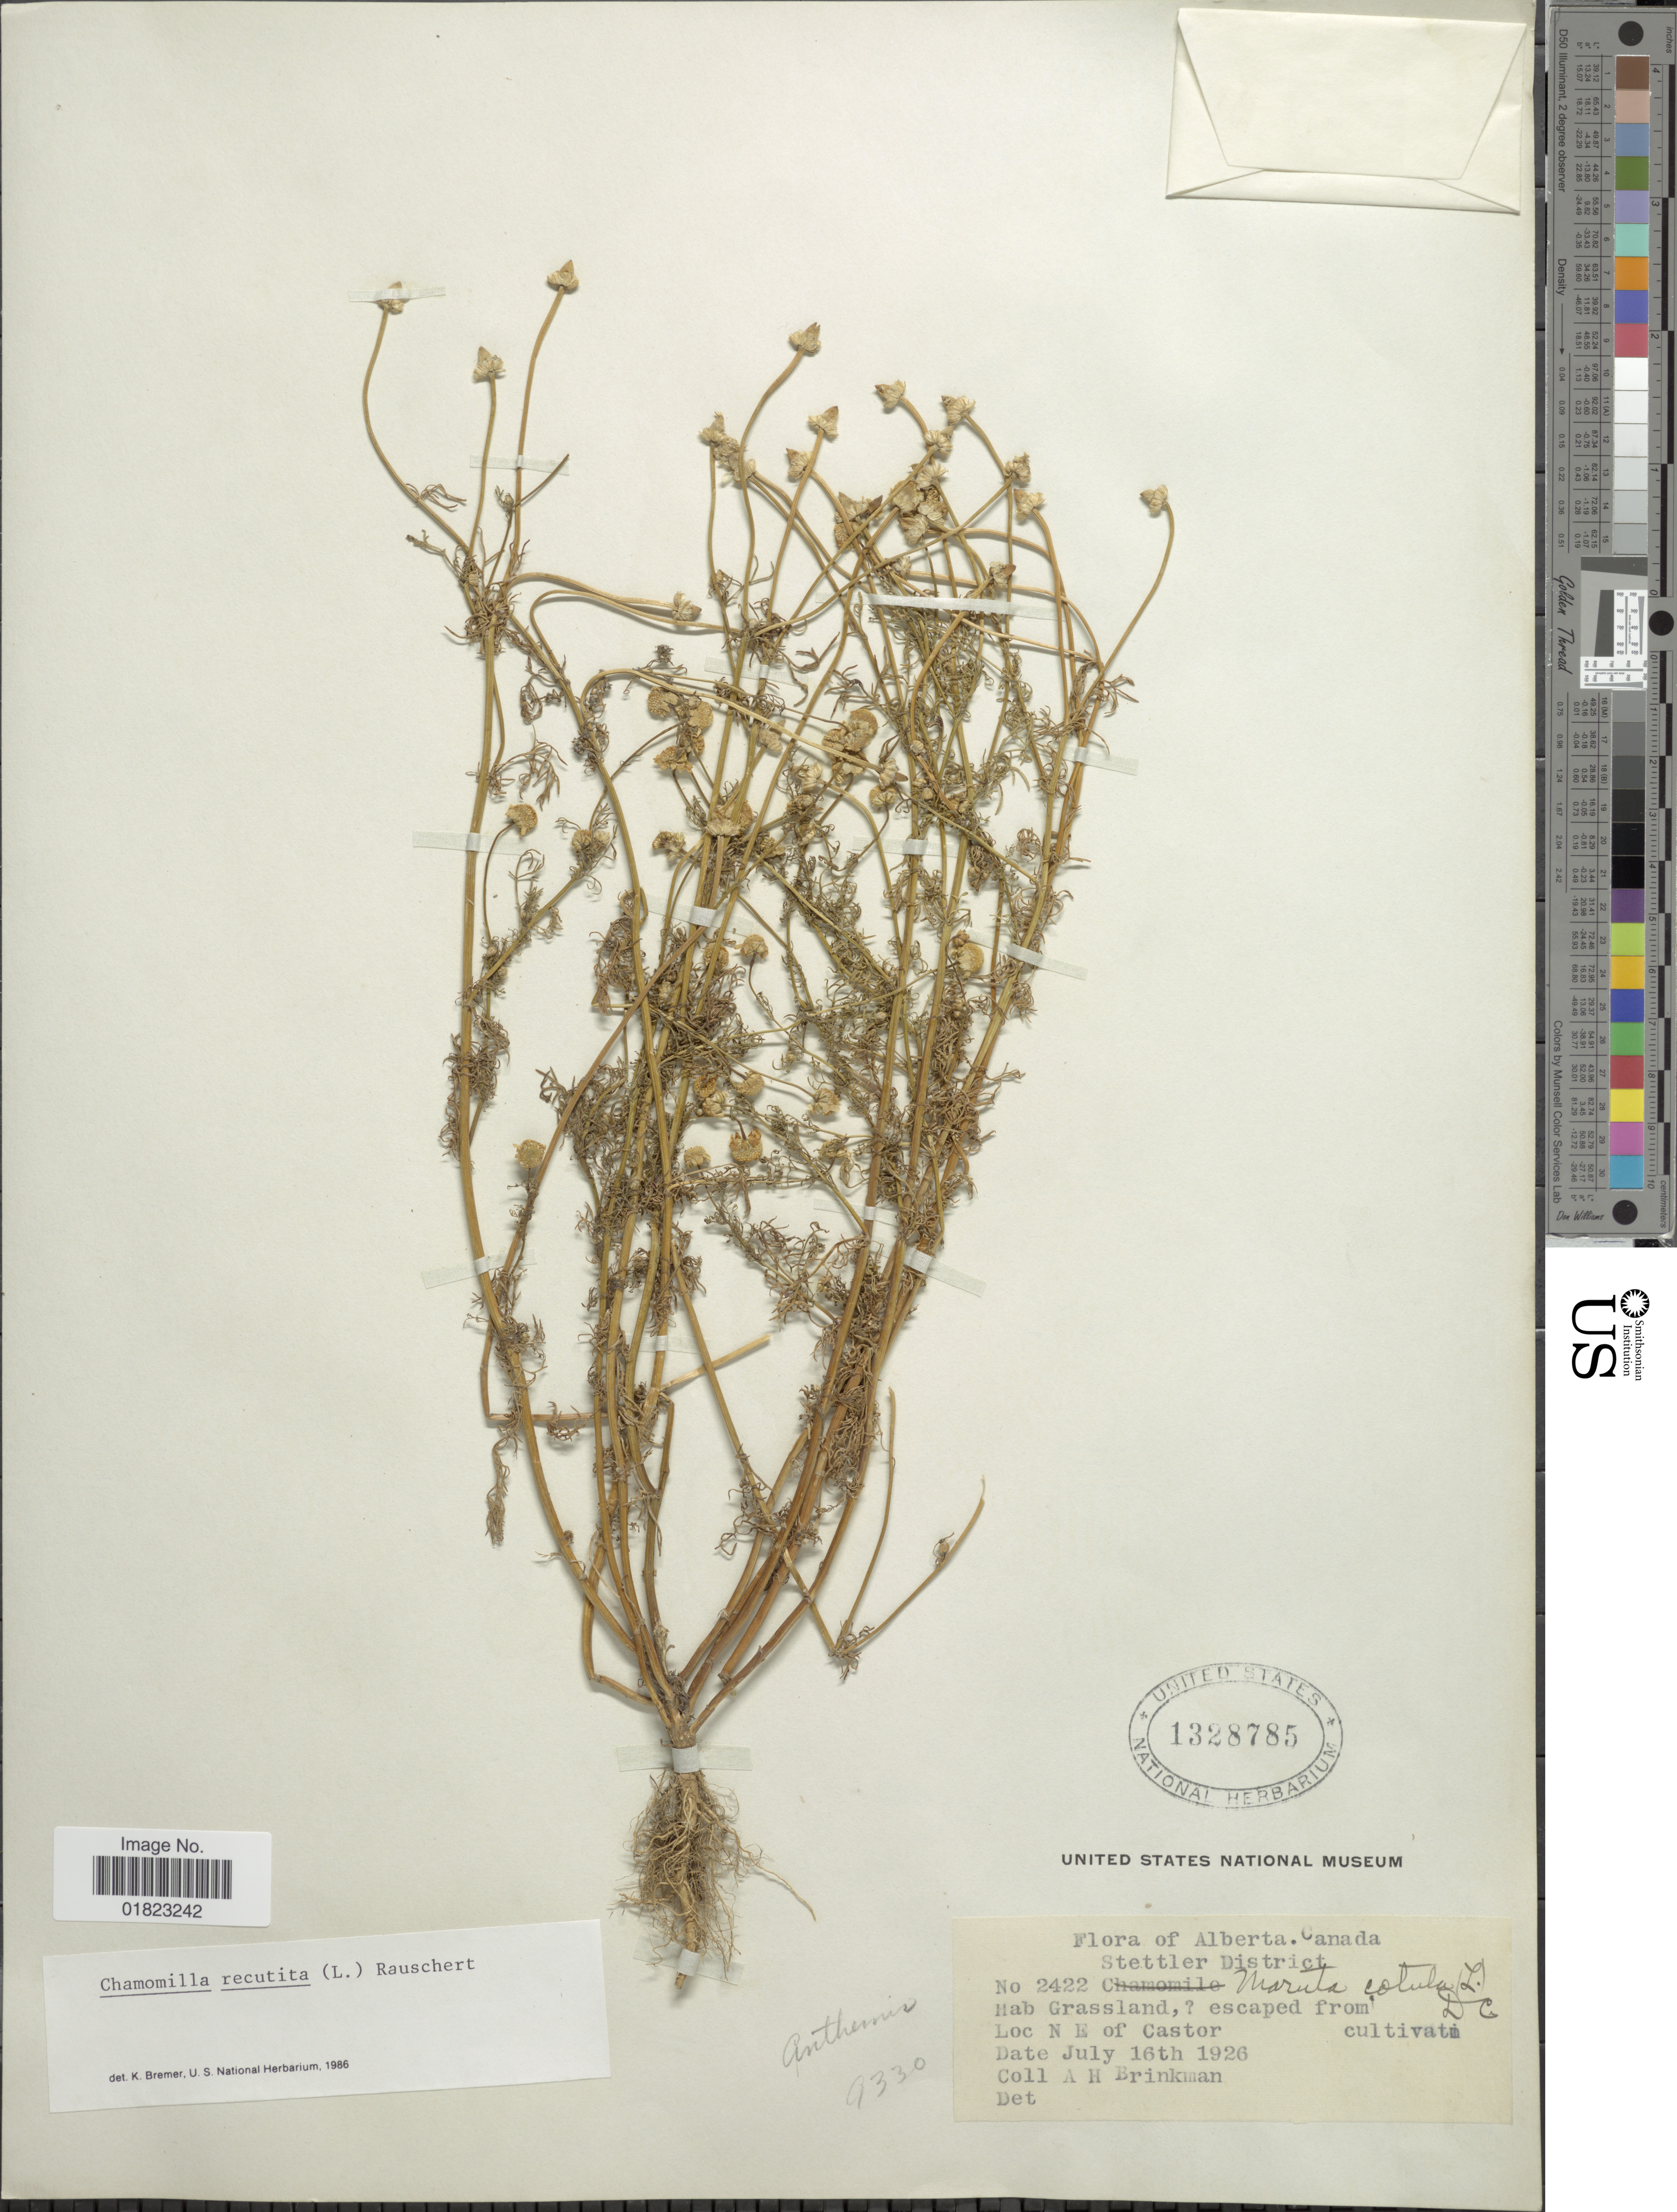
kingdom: Plantae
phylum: Tracheophyta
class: Magnoliopsida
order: Asterales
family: Asteraceae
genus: Matricaria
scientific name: Matricaria recutita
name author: L.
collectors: A. Brinkman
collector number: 2422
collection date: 1926-07-16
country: Canada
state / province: Alberta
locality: Alberta. Canada. Grassland, N E of Castor. Stettler.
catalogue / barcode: US 1328785